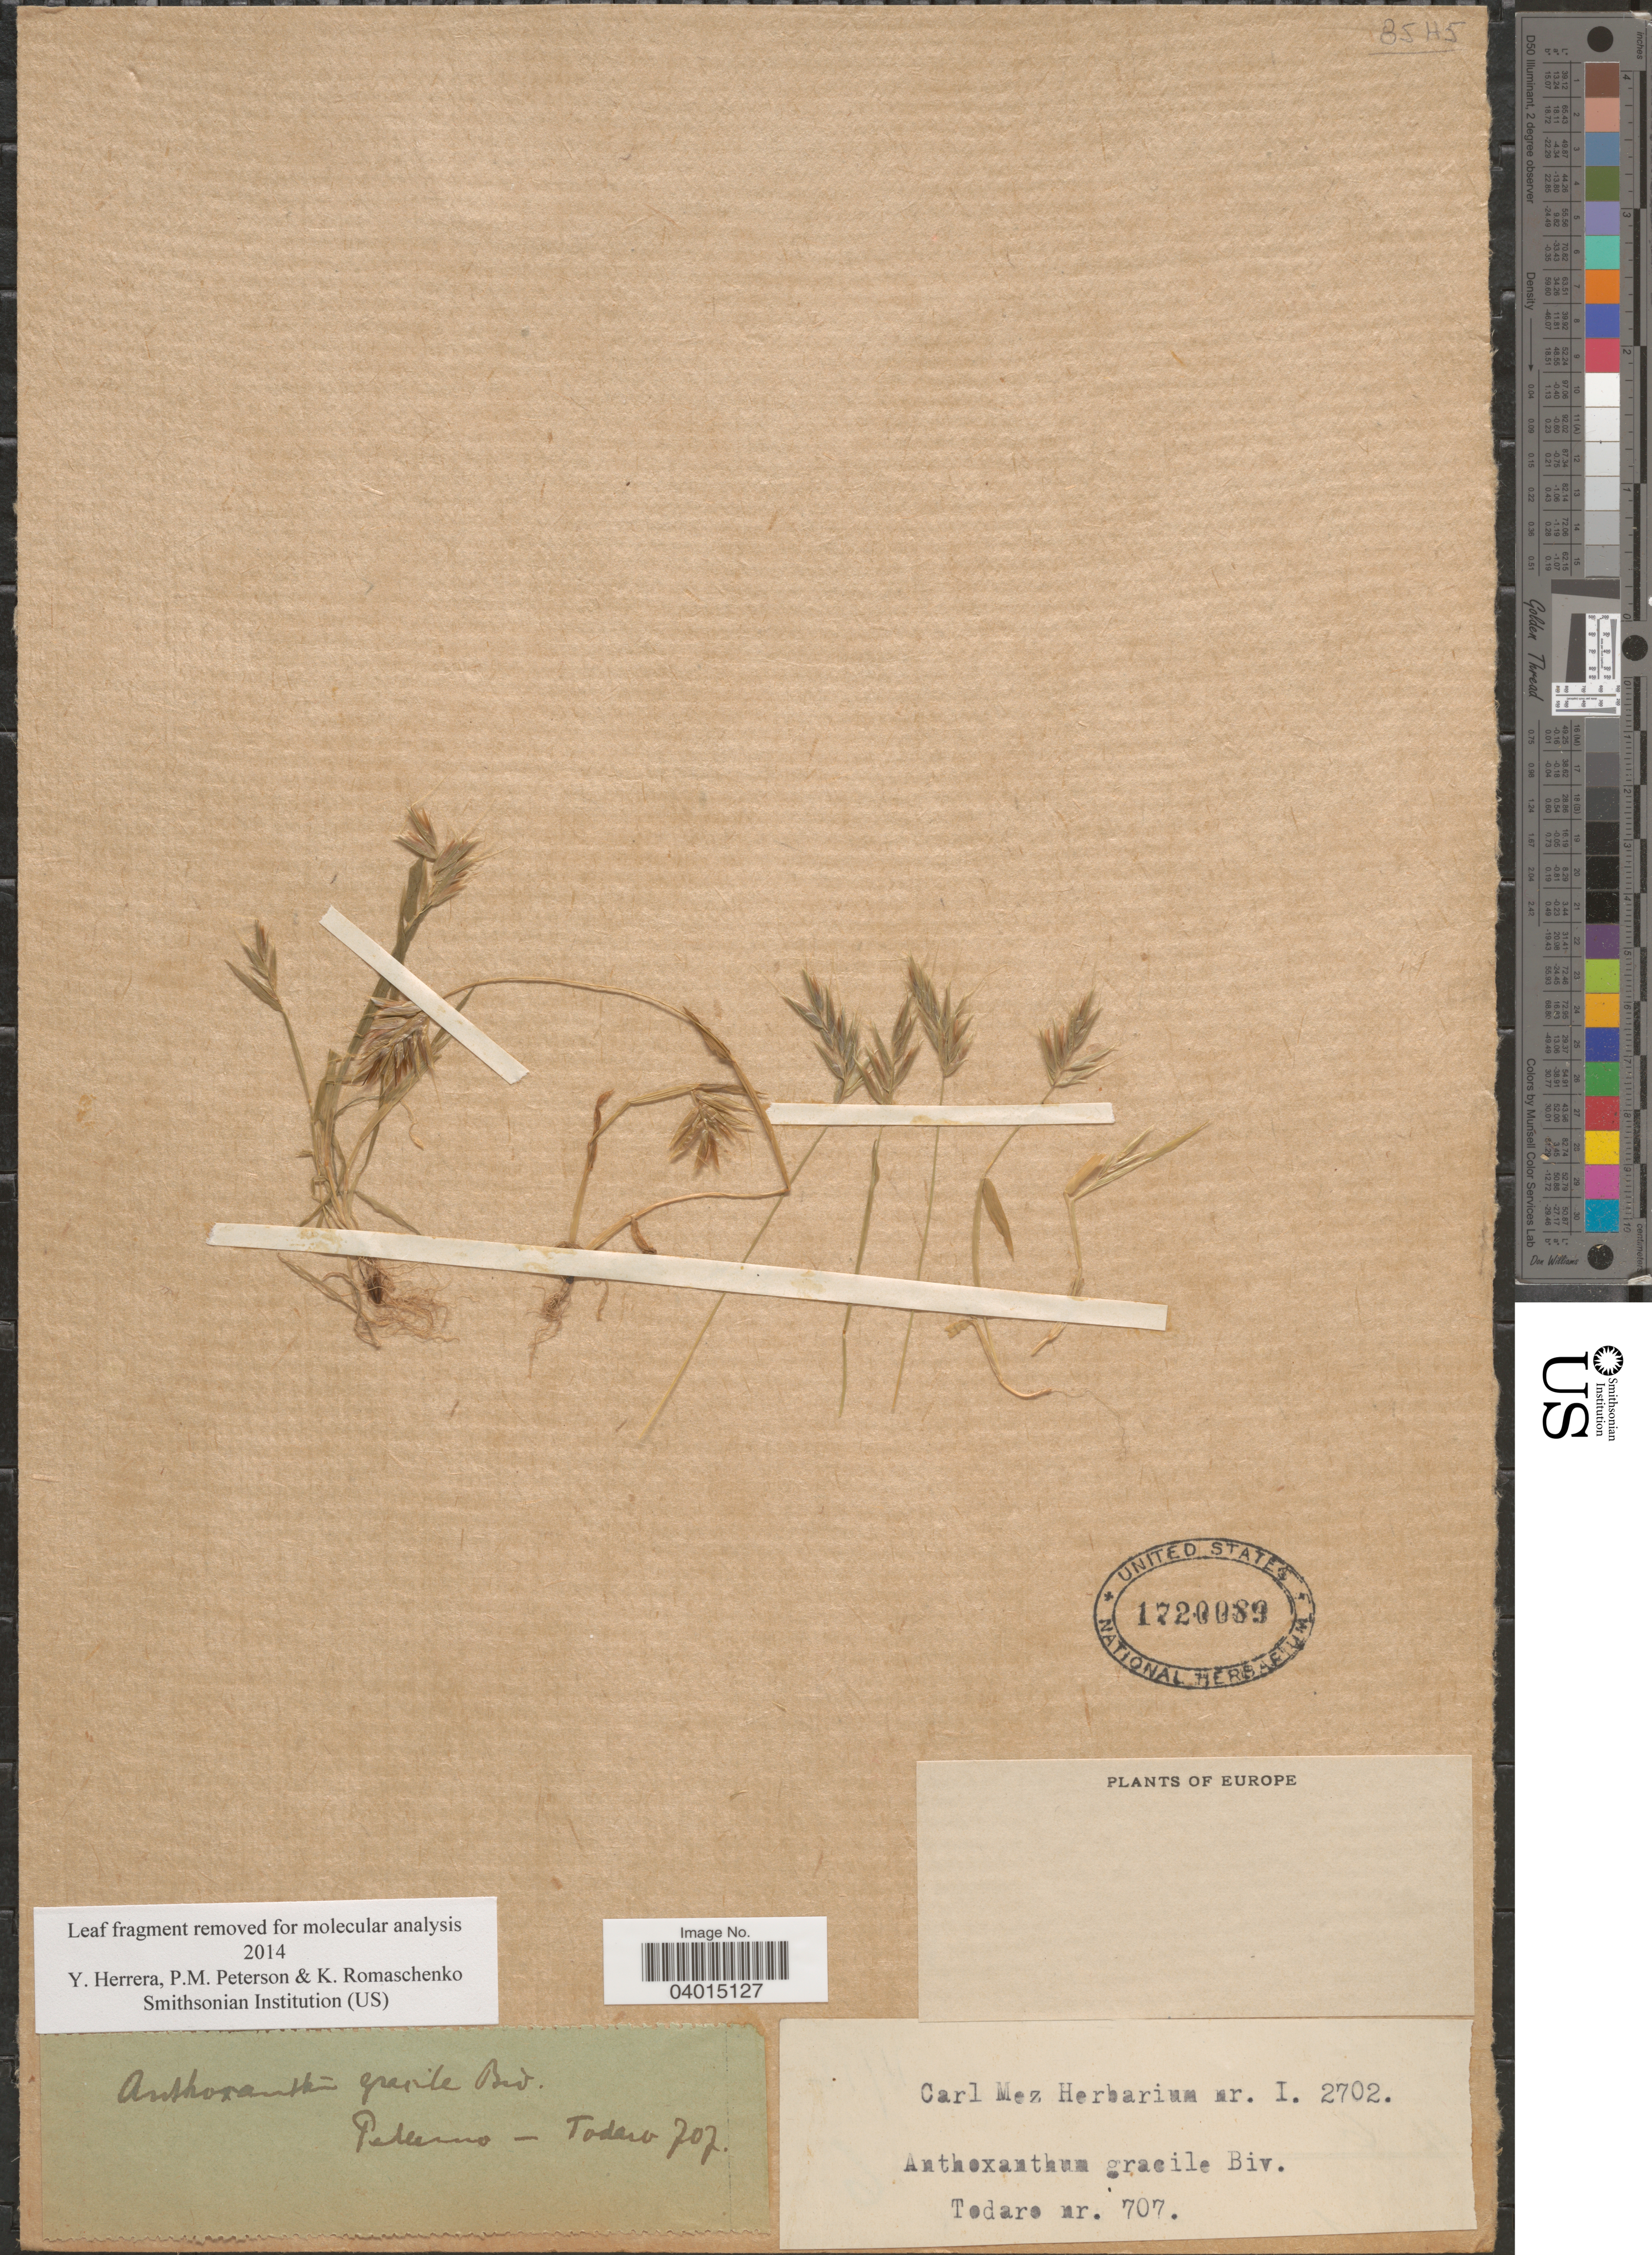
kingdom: Plantae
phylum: Tracheophyta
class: Liliopsida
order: Poales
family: Poaceae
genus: Anthoxanthum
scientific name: Anthoxanthum gracile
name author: Biv.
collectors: Todaro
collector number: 707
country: Italy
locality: Palermo. Europa.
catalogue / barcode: US 1720089